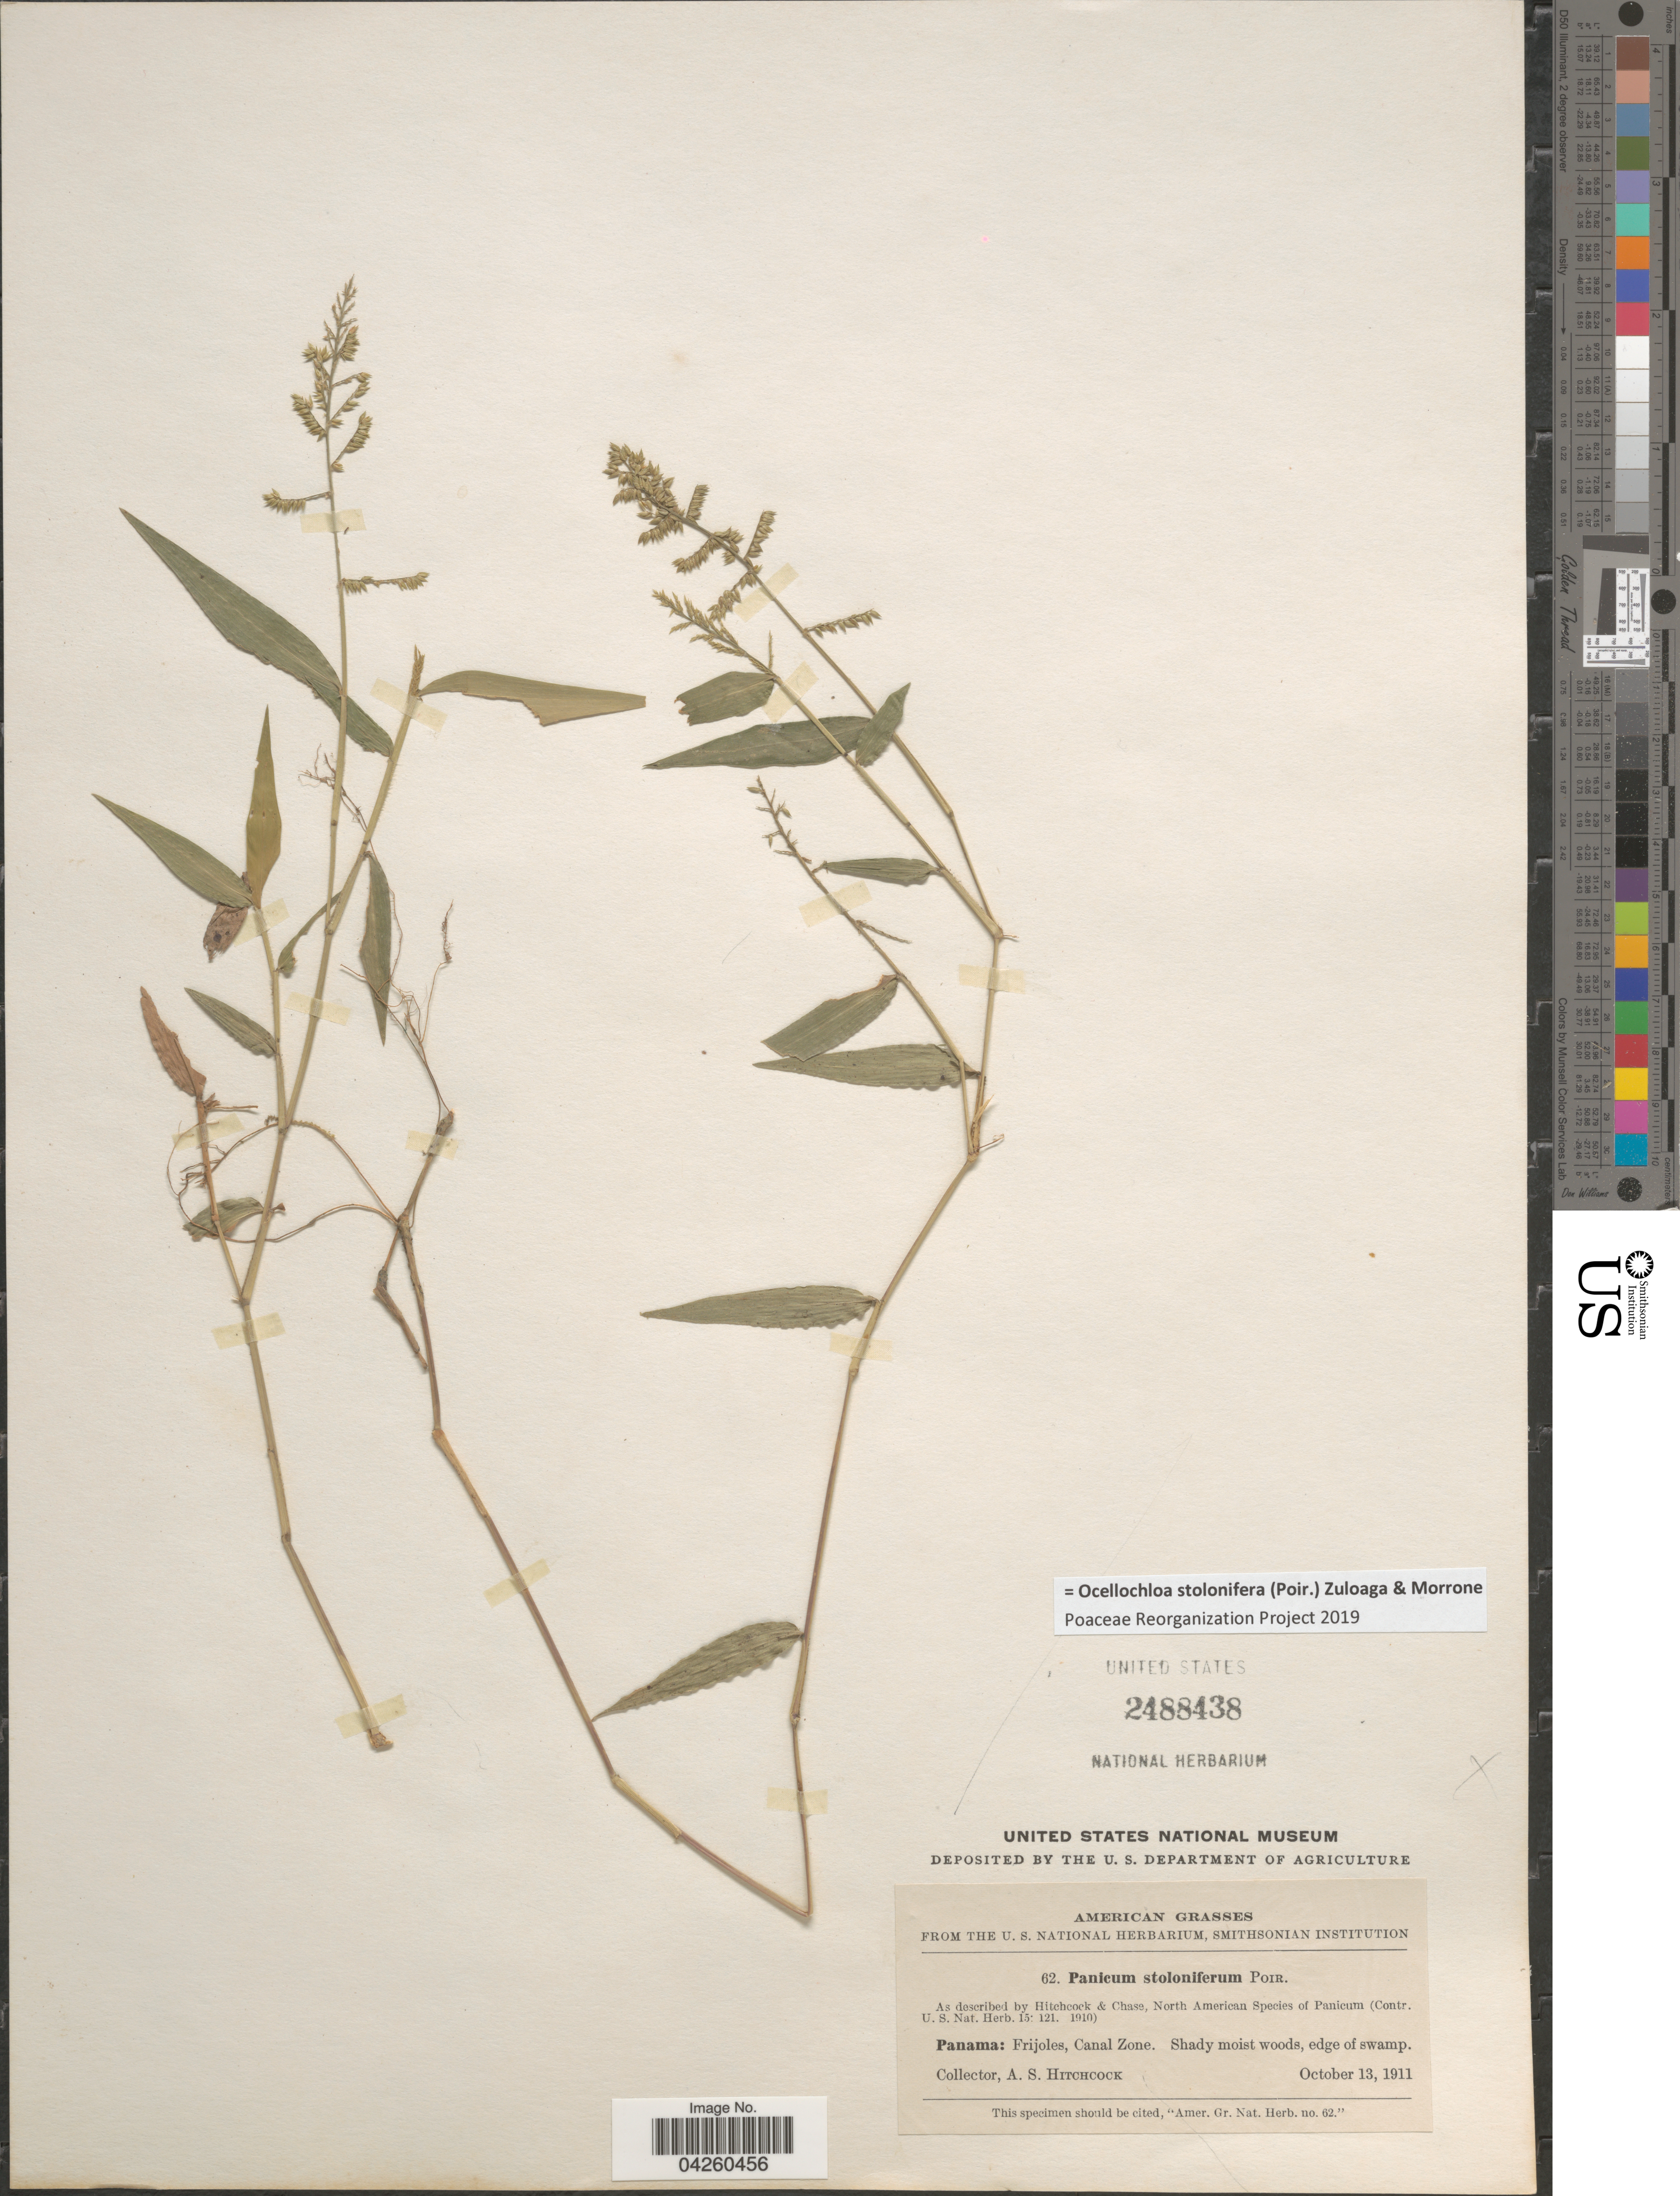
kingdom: Plantae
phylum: Tracheophyta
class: Liliopsida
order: Poales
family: Poaceae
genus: Ocellochloa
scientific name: Ocellochloa stolonifera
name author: (Poir.) Zuloaga & Morrone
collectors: A. S. Hitchcock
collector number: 62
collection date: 1911-10-13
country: Panama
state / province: Colón / Panamá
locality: Frijoles, Canal Zone. Shady moist woods, edge of swamp.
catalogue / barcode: US 2488438